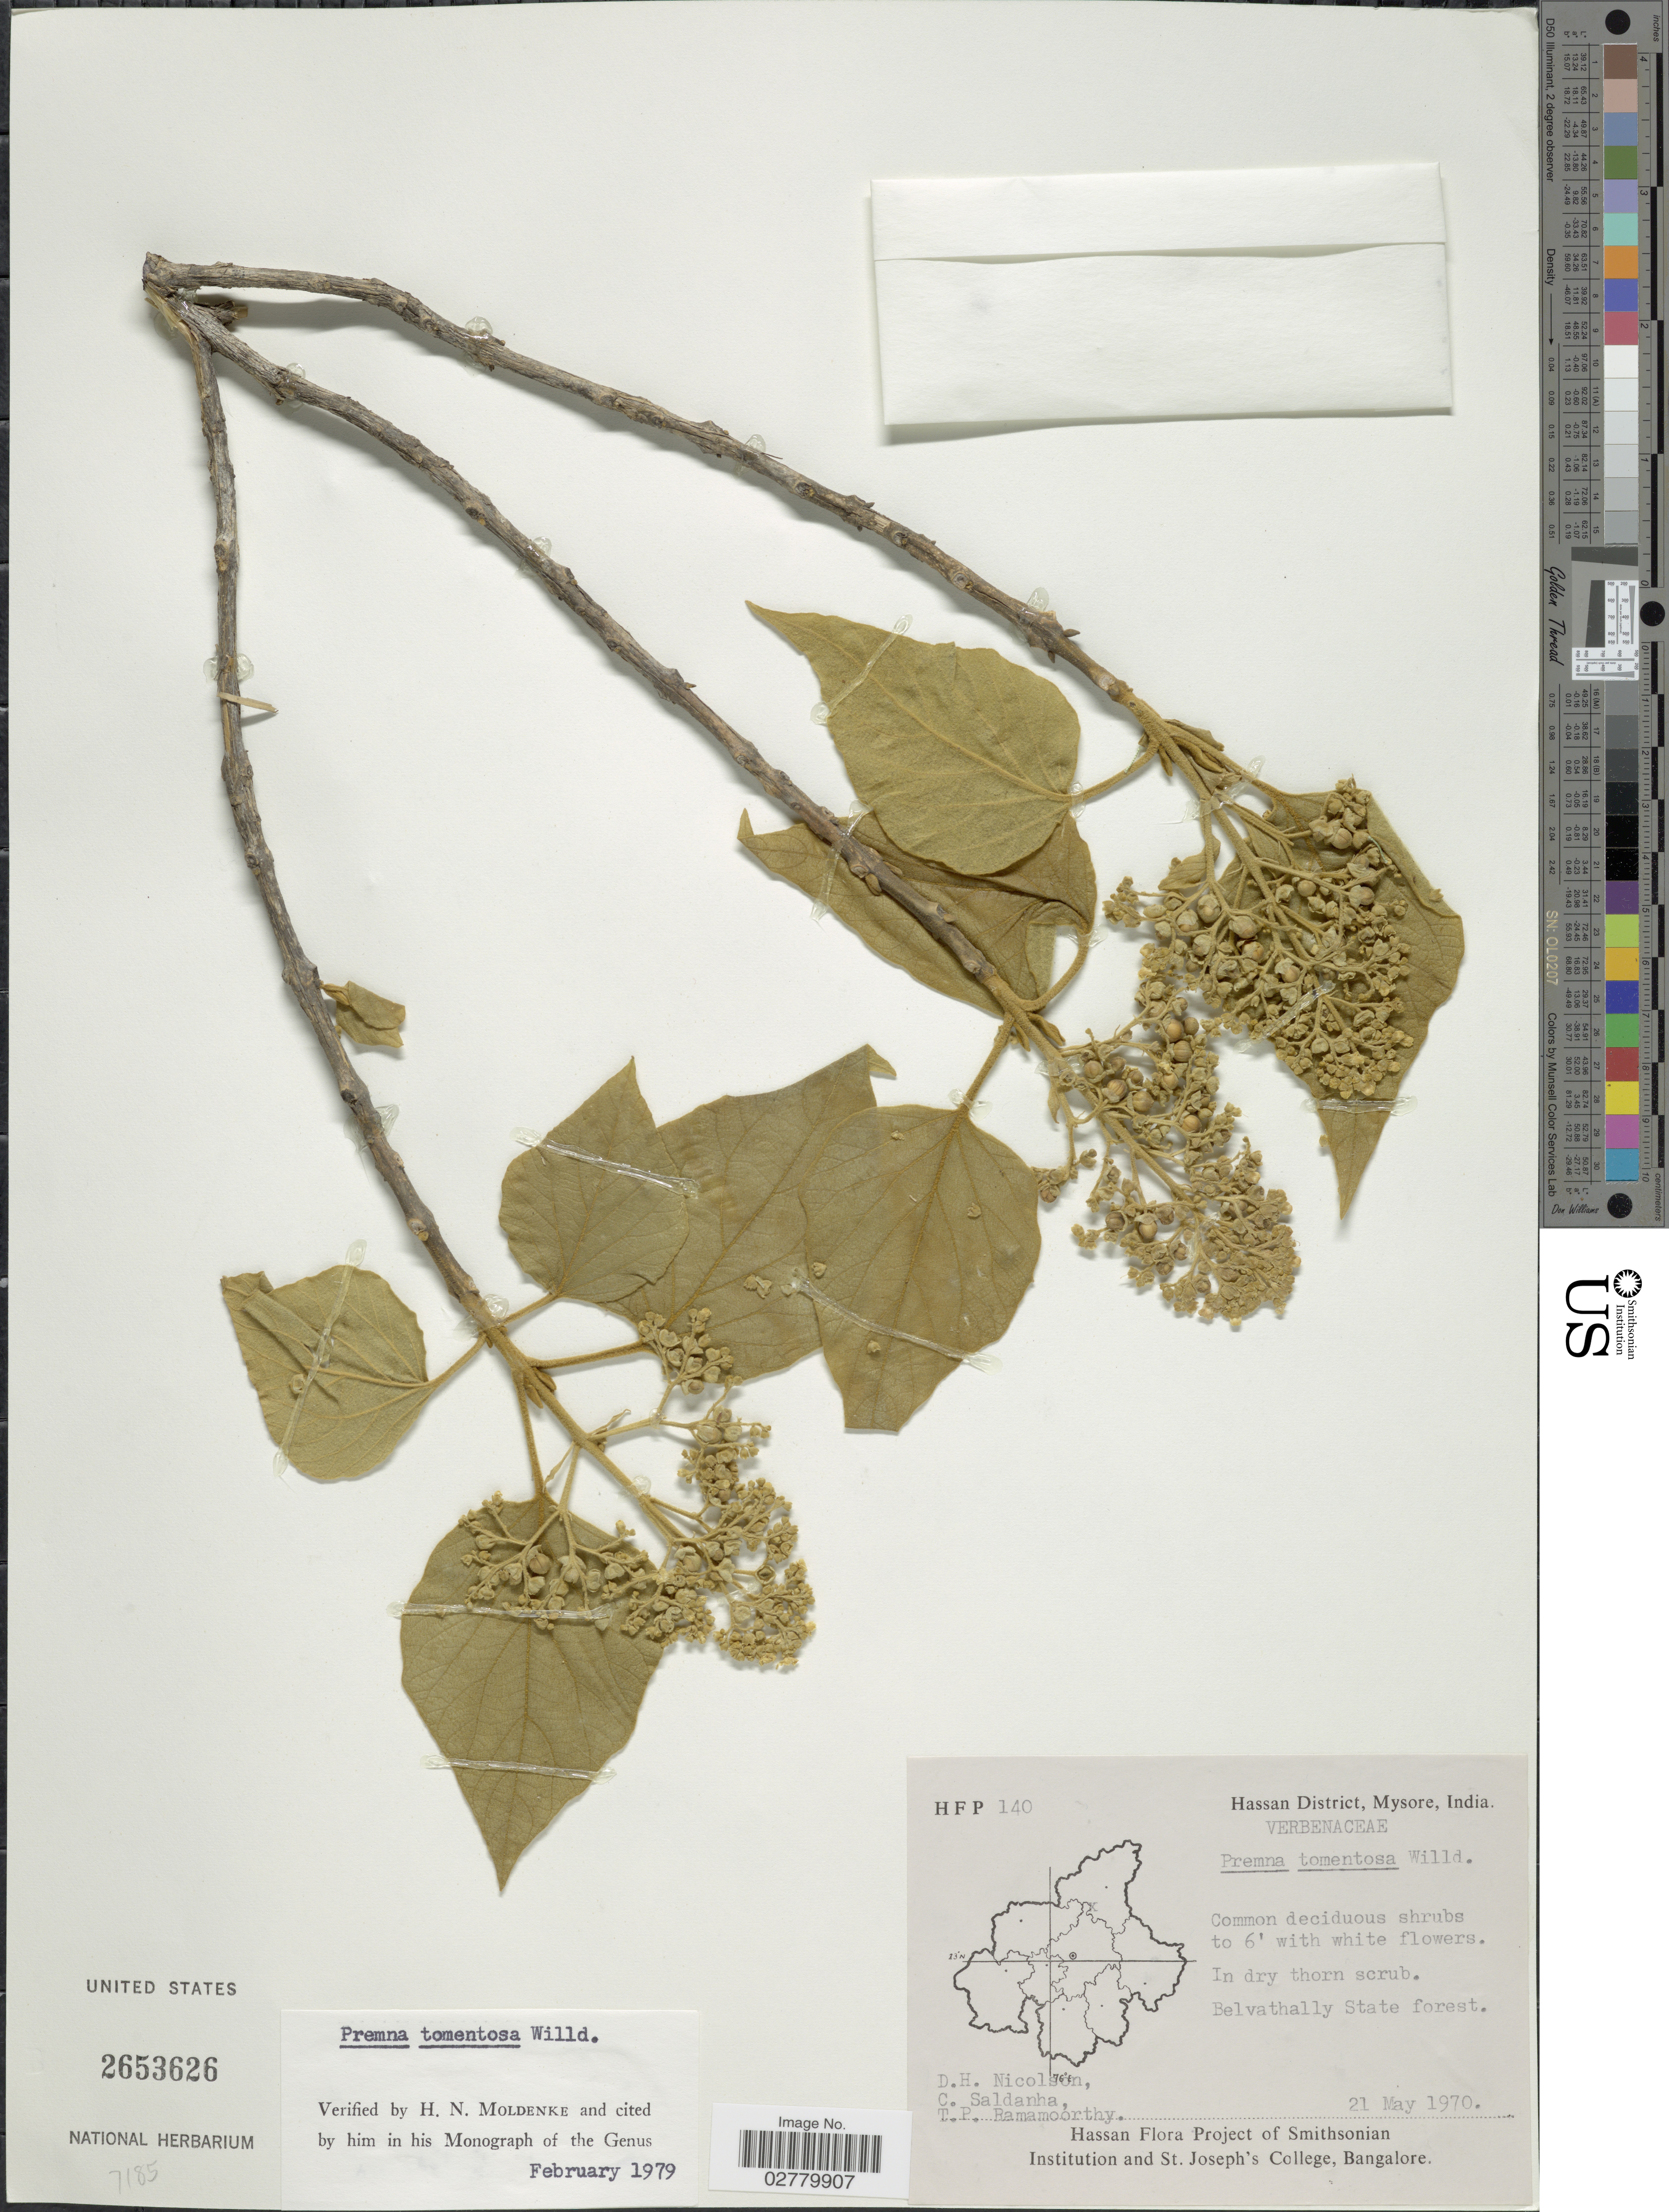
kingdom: Plantae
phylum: Tracheophyta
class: Magnoliopsida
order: Lamiales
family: Lamiaceae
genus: Premna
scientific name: Premna tomentosa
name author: Willd.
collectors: D. H. Nicolson, C. Saldanha & T. P. Ramamoorthy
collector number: HFP140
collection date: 1970-05-21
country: India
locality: Hassan District, Mysore. Belvathally State forest.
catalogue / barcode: US 2653626